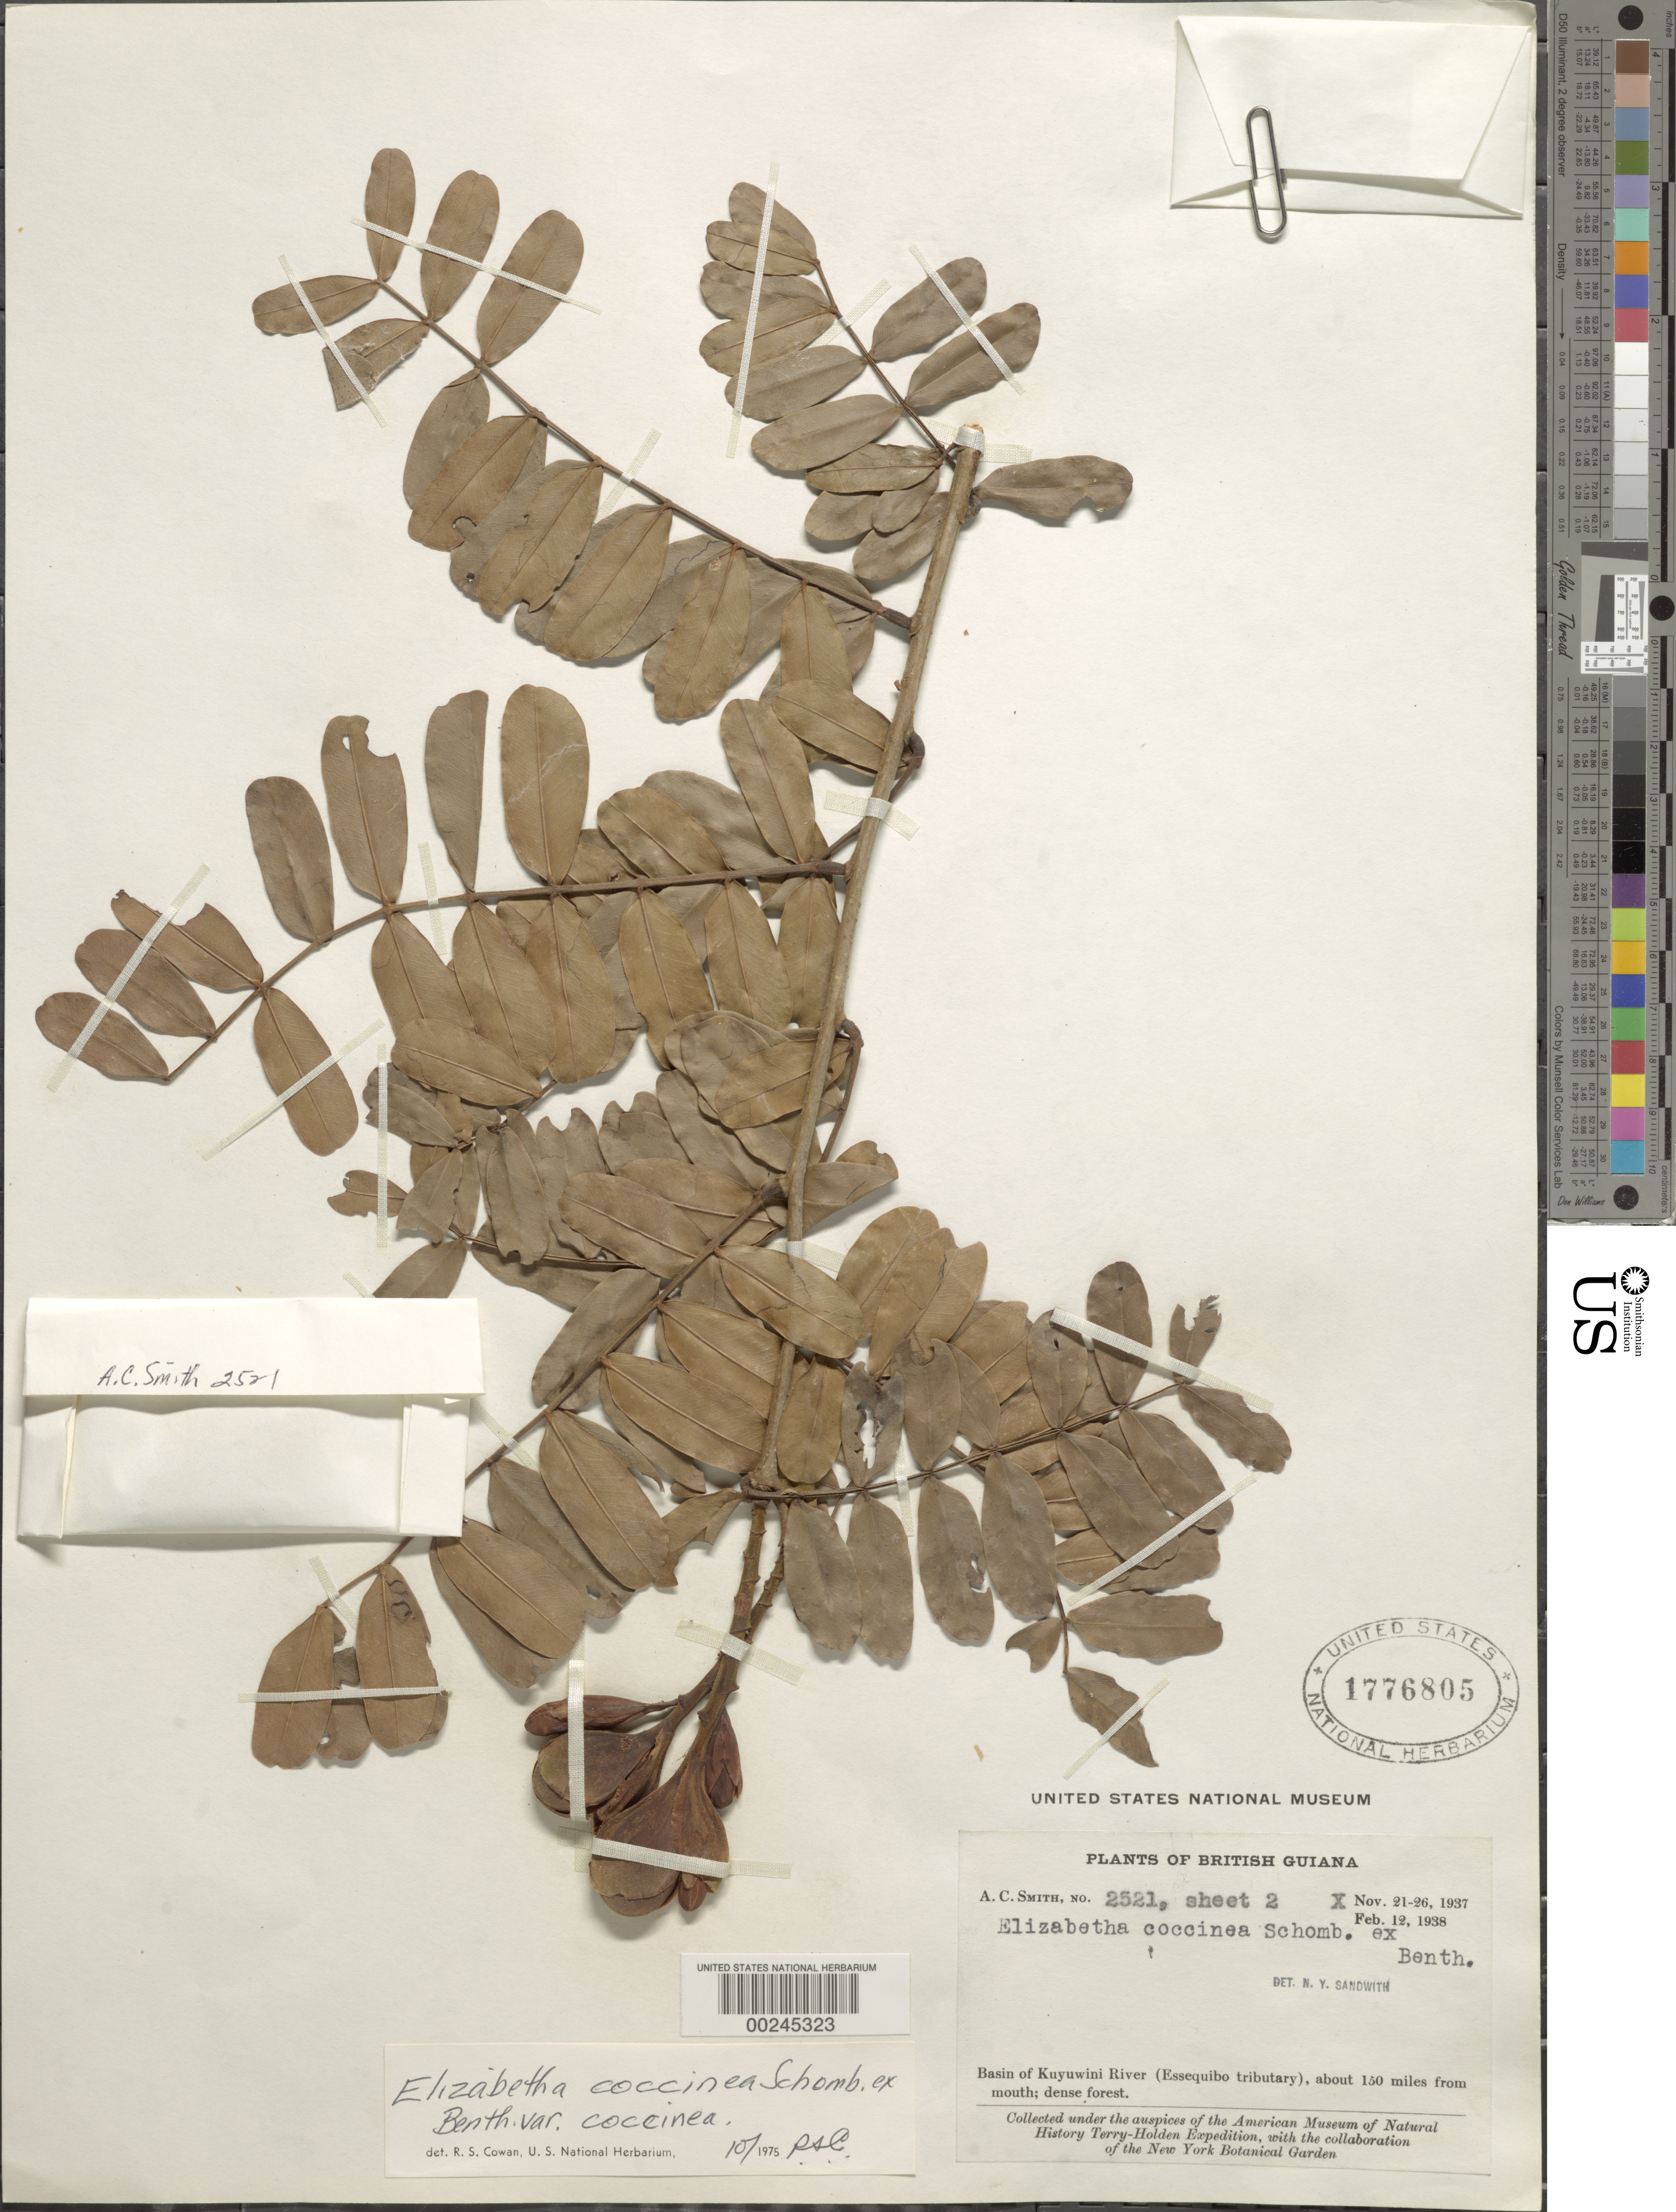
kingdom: Plantae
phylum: Tracheophyta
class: Magnoliopsida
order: Fabales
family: Fabaceae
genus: Elizabetha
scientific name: Elizabetha coccinea var. coccinea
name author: M.R. Schomb. ex Benth.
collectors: A. C. Smith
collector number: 2521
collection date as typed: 21 Nov 1937 to 26 Nov 1937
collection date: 1937-11-21/1937-11-26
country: Guyana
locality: Basin of kuyuwini river (essequibo tributary) about 150 mi from mouth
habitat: Dense forest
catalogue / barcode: US 1776805